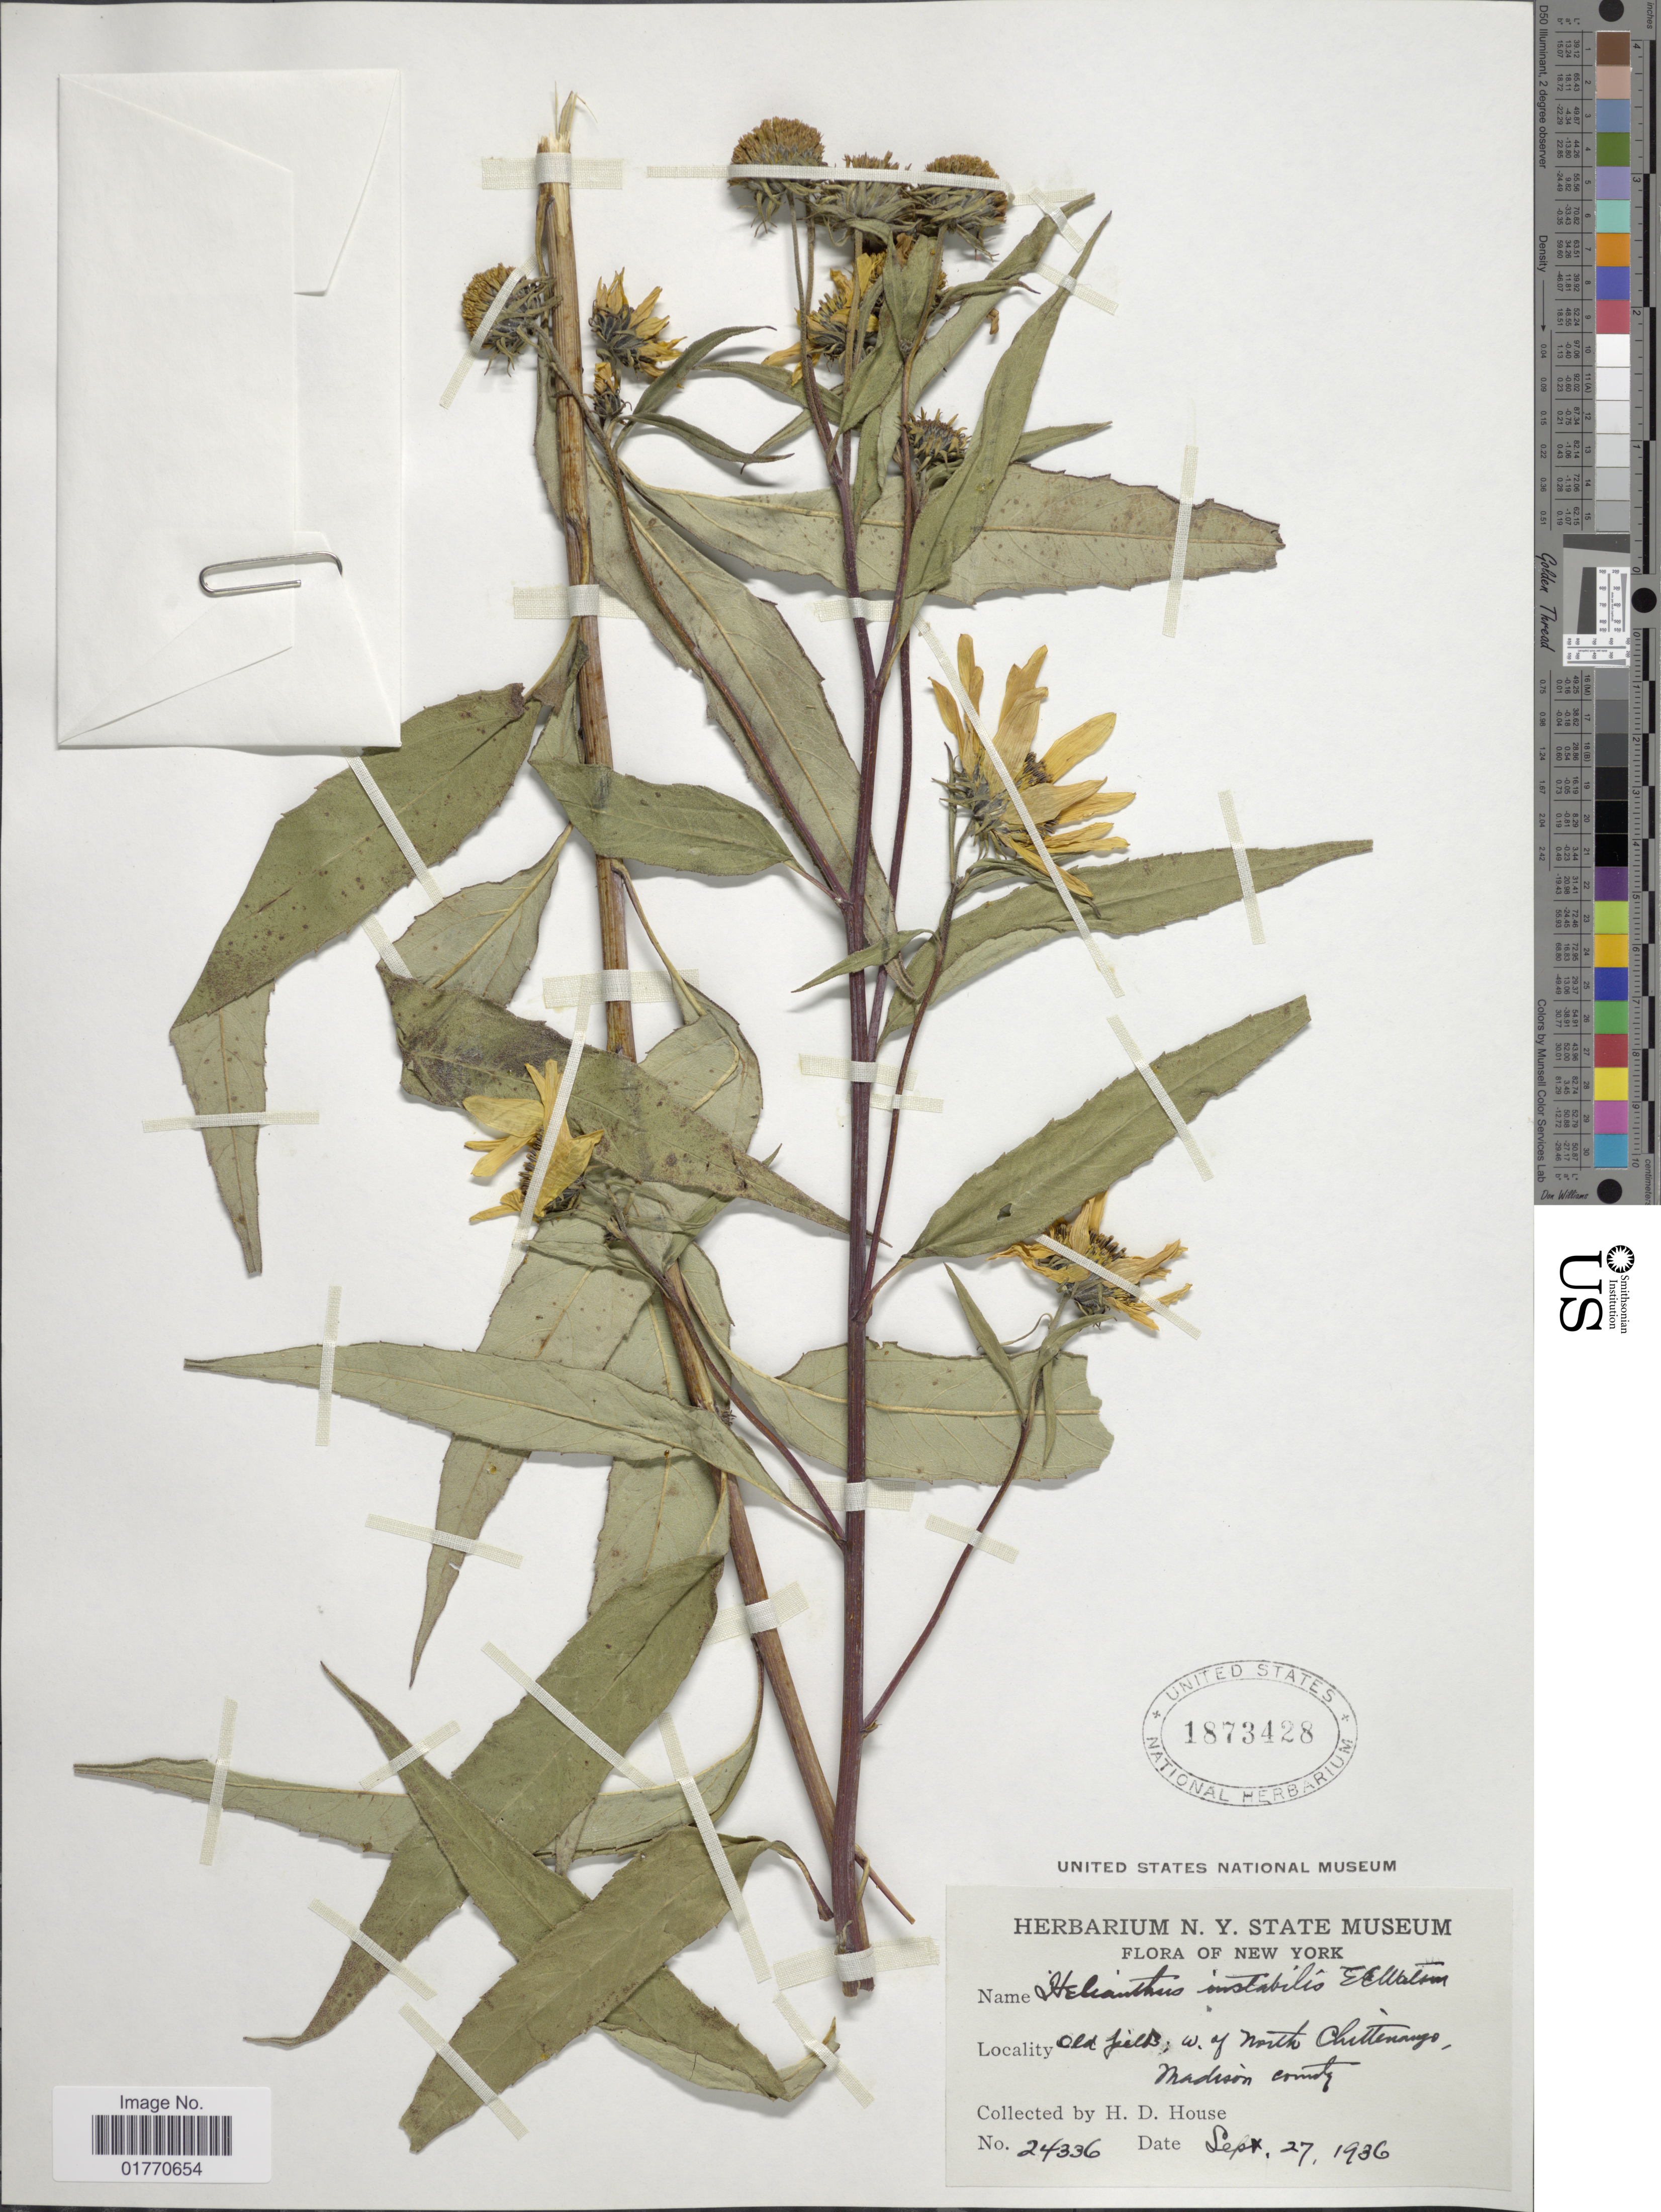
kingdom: Plantae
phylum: Tracheophyta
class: Magnoliopsida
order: Asterales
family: Asteraceae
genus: Helianthus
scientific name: Helianthus instabilis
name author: E. Watson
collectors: H. D. House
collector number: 24336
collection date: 1936-09-27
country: United States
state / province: New York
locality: Old fields, w.y. mouth Chillenango, Madison County.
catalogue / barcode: US 1873428